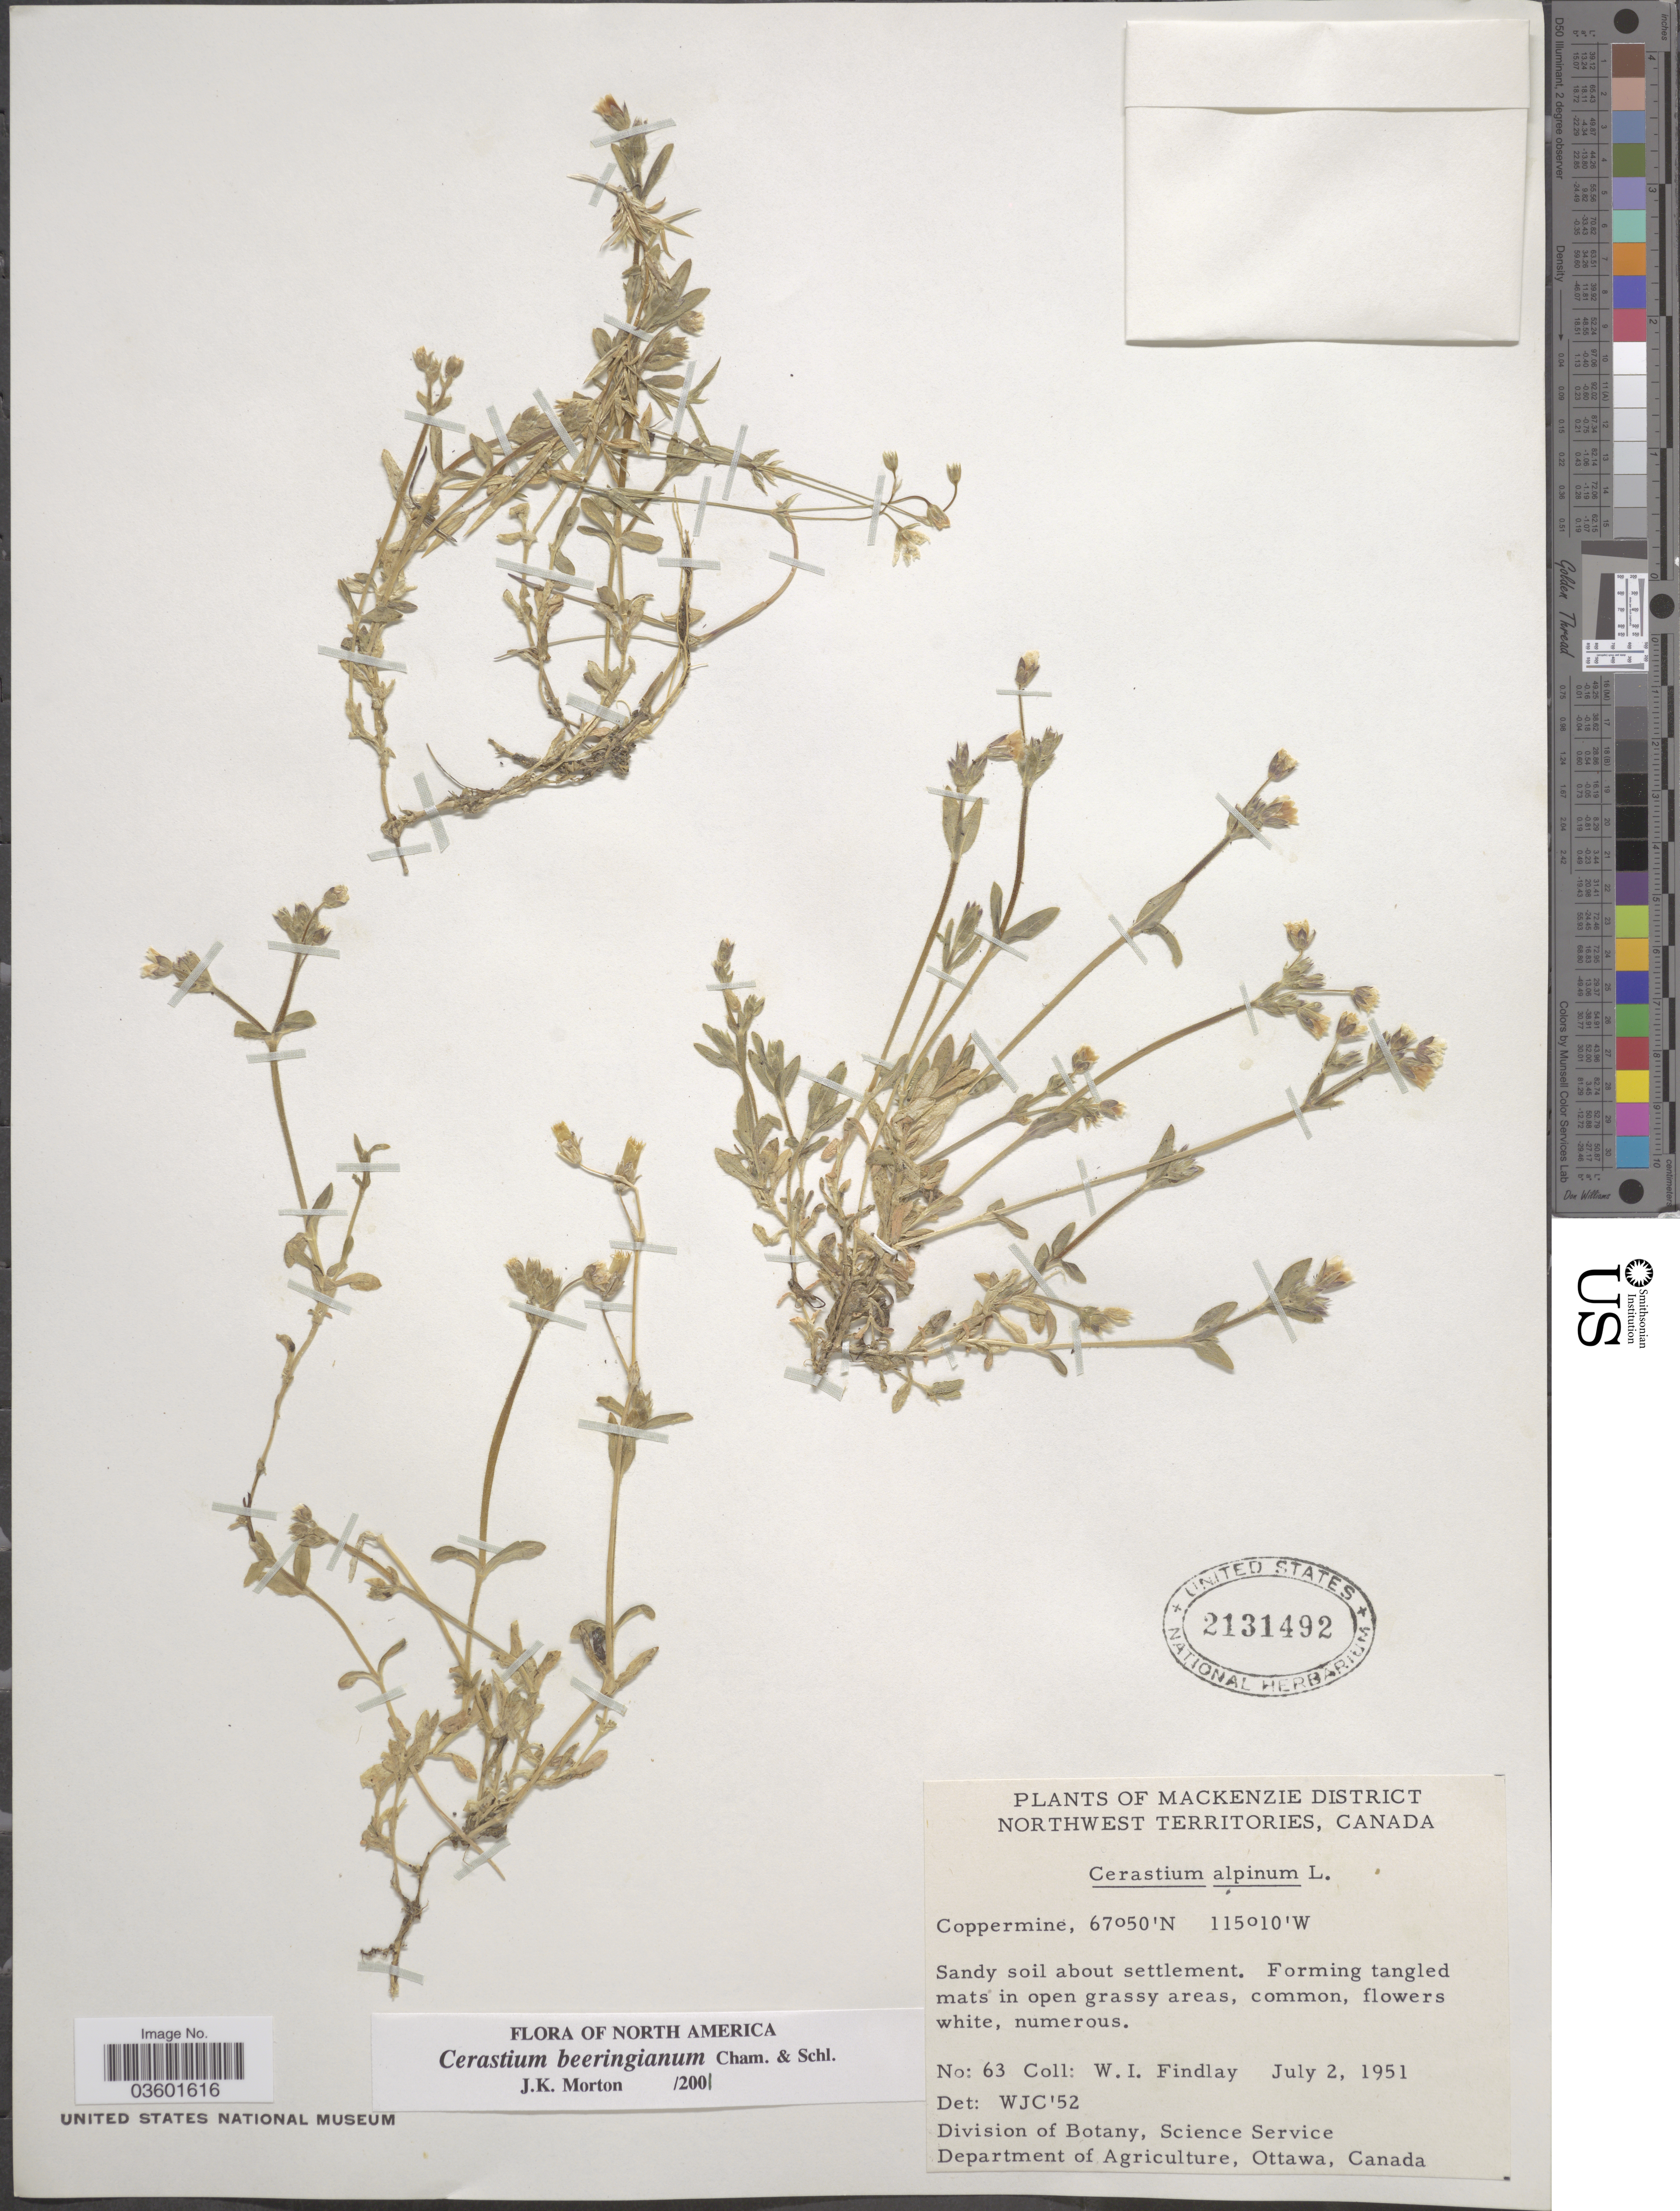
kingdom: Plantae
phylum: Tracheophyta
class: Magnoliopsida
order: Caryophyllales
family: Caryophyllaceae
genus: Cerastium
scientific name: Cerastium beeringianum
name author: Cham. & Schltdl.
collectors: W. Findlay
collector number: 63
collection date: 1951-07-02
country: Canada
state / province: Northwest Territories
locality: Mackenzie District. Coppermine.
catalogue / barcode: US 2131492